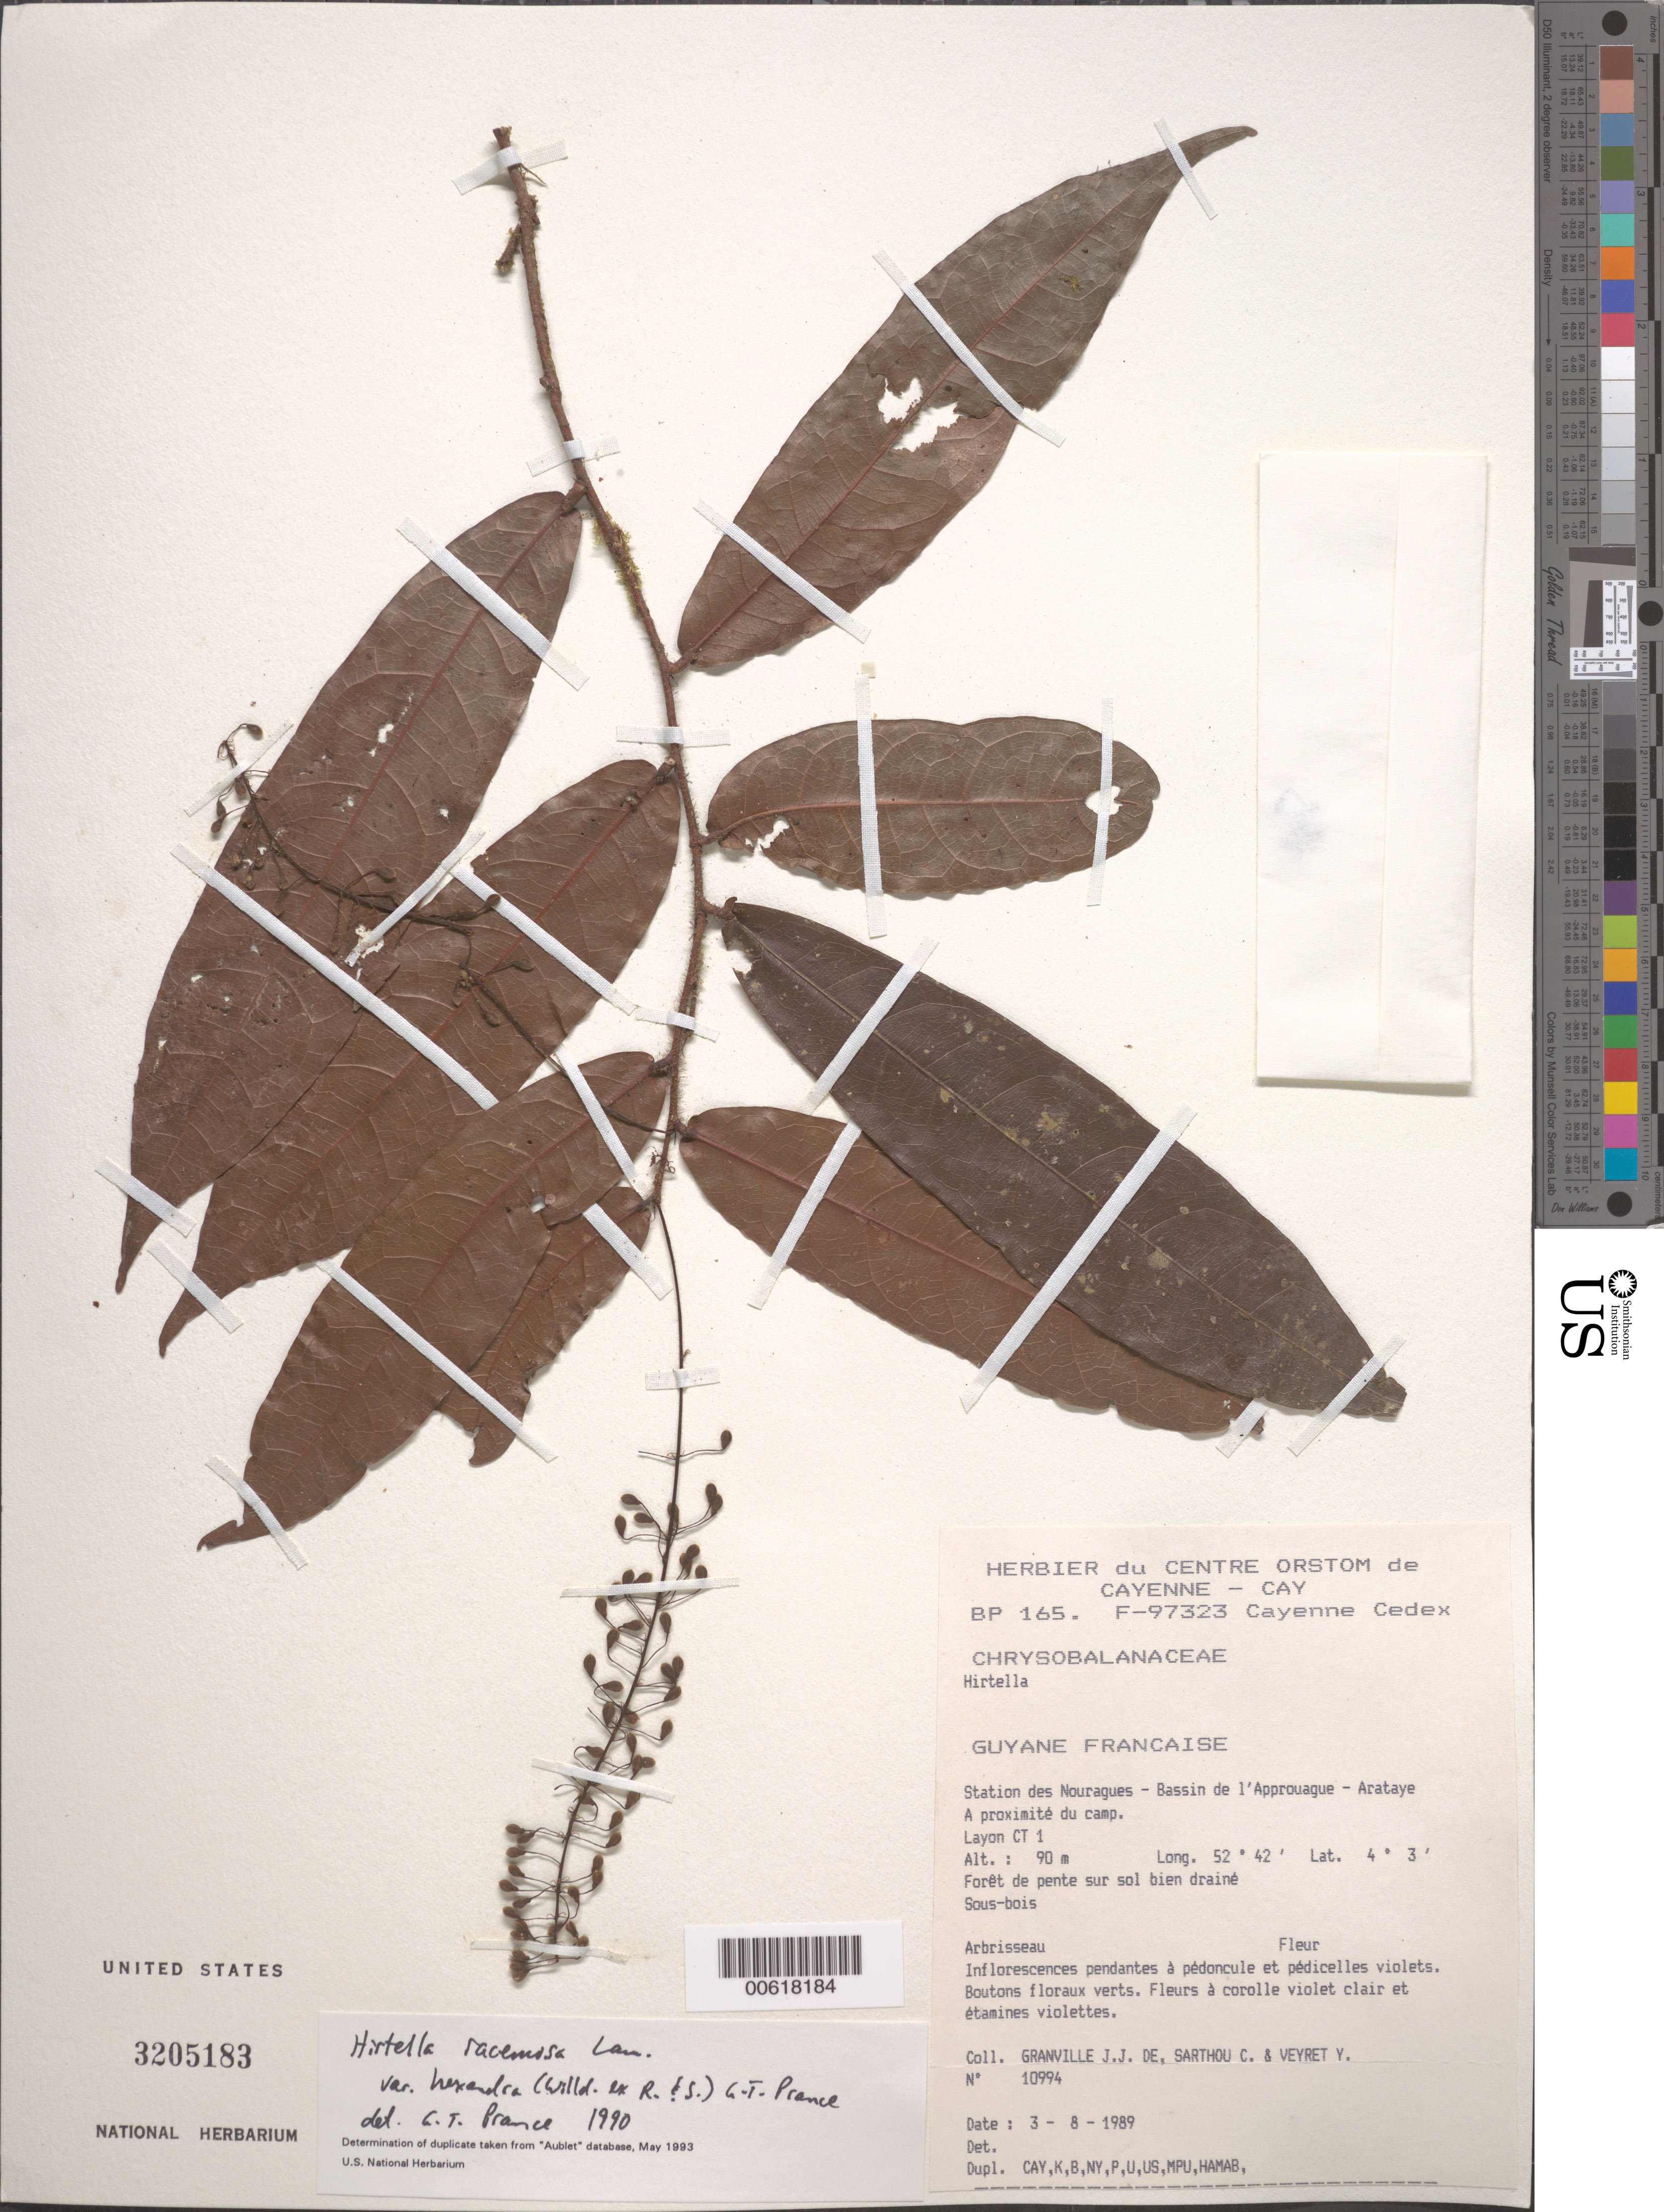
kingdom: Plantae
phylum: Tracheophyta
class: Magnoliopsida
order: Malpighiales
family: Chrysobalanaceae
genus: Hirtella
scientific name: Hirtella racemosa var. hexandra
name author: (Willd. ex Roem. & Schult.) Prance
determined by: Prance, G. T.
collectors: J.-J. de Granville, C. Sarthou & Y. Veyret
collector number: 10994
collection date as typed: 3-Aug-89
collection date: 1989-08-03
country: French Guiana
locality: Station des Nouragues, Bassin de l'Approuague, Arataye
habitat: Forêt de terre ferme sur sol argileux; sous-bois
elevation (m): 90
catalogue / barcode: US 3205183